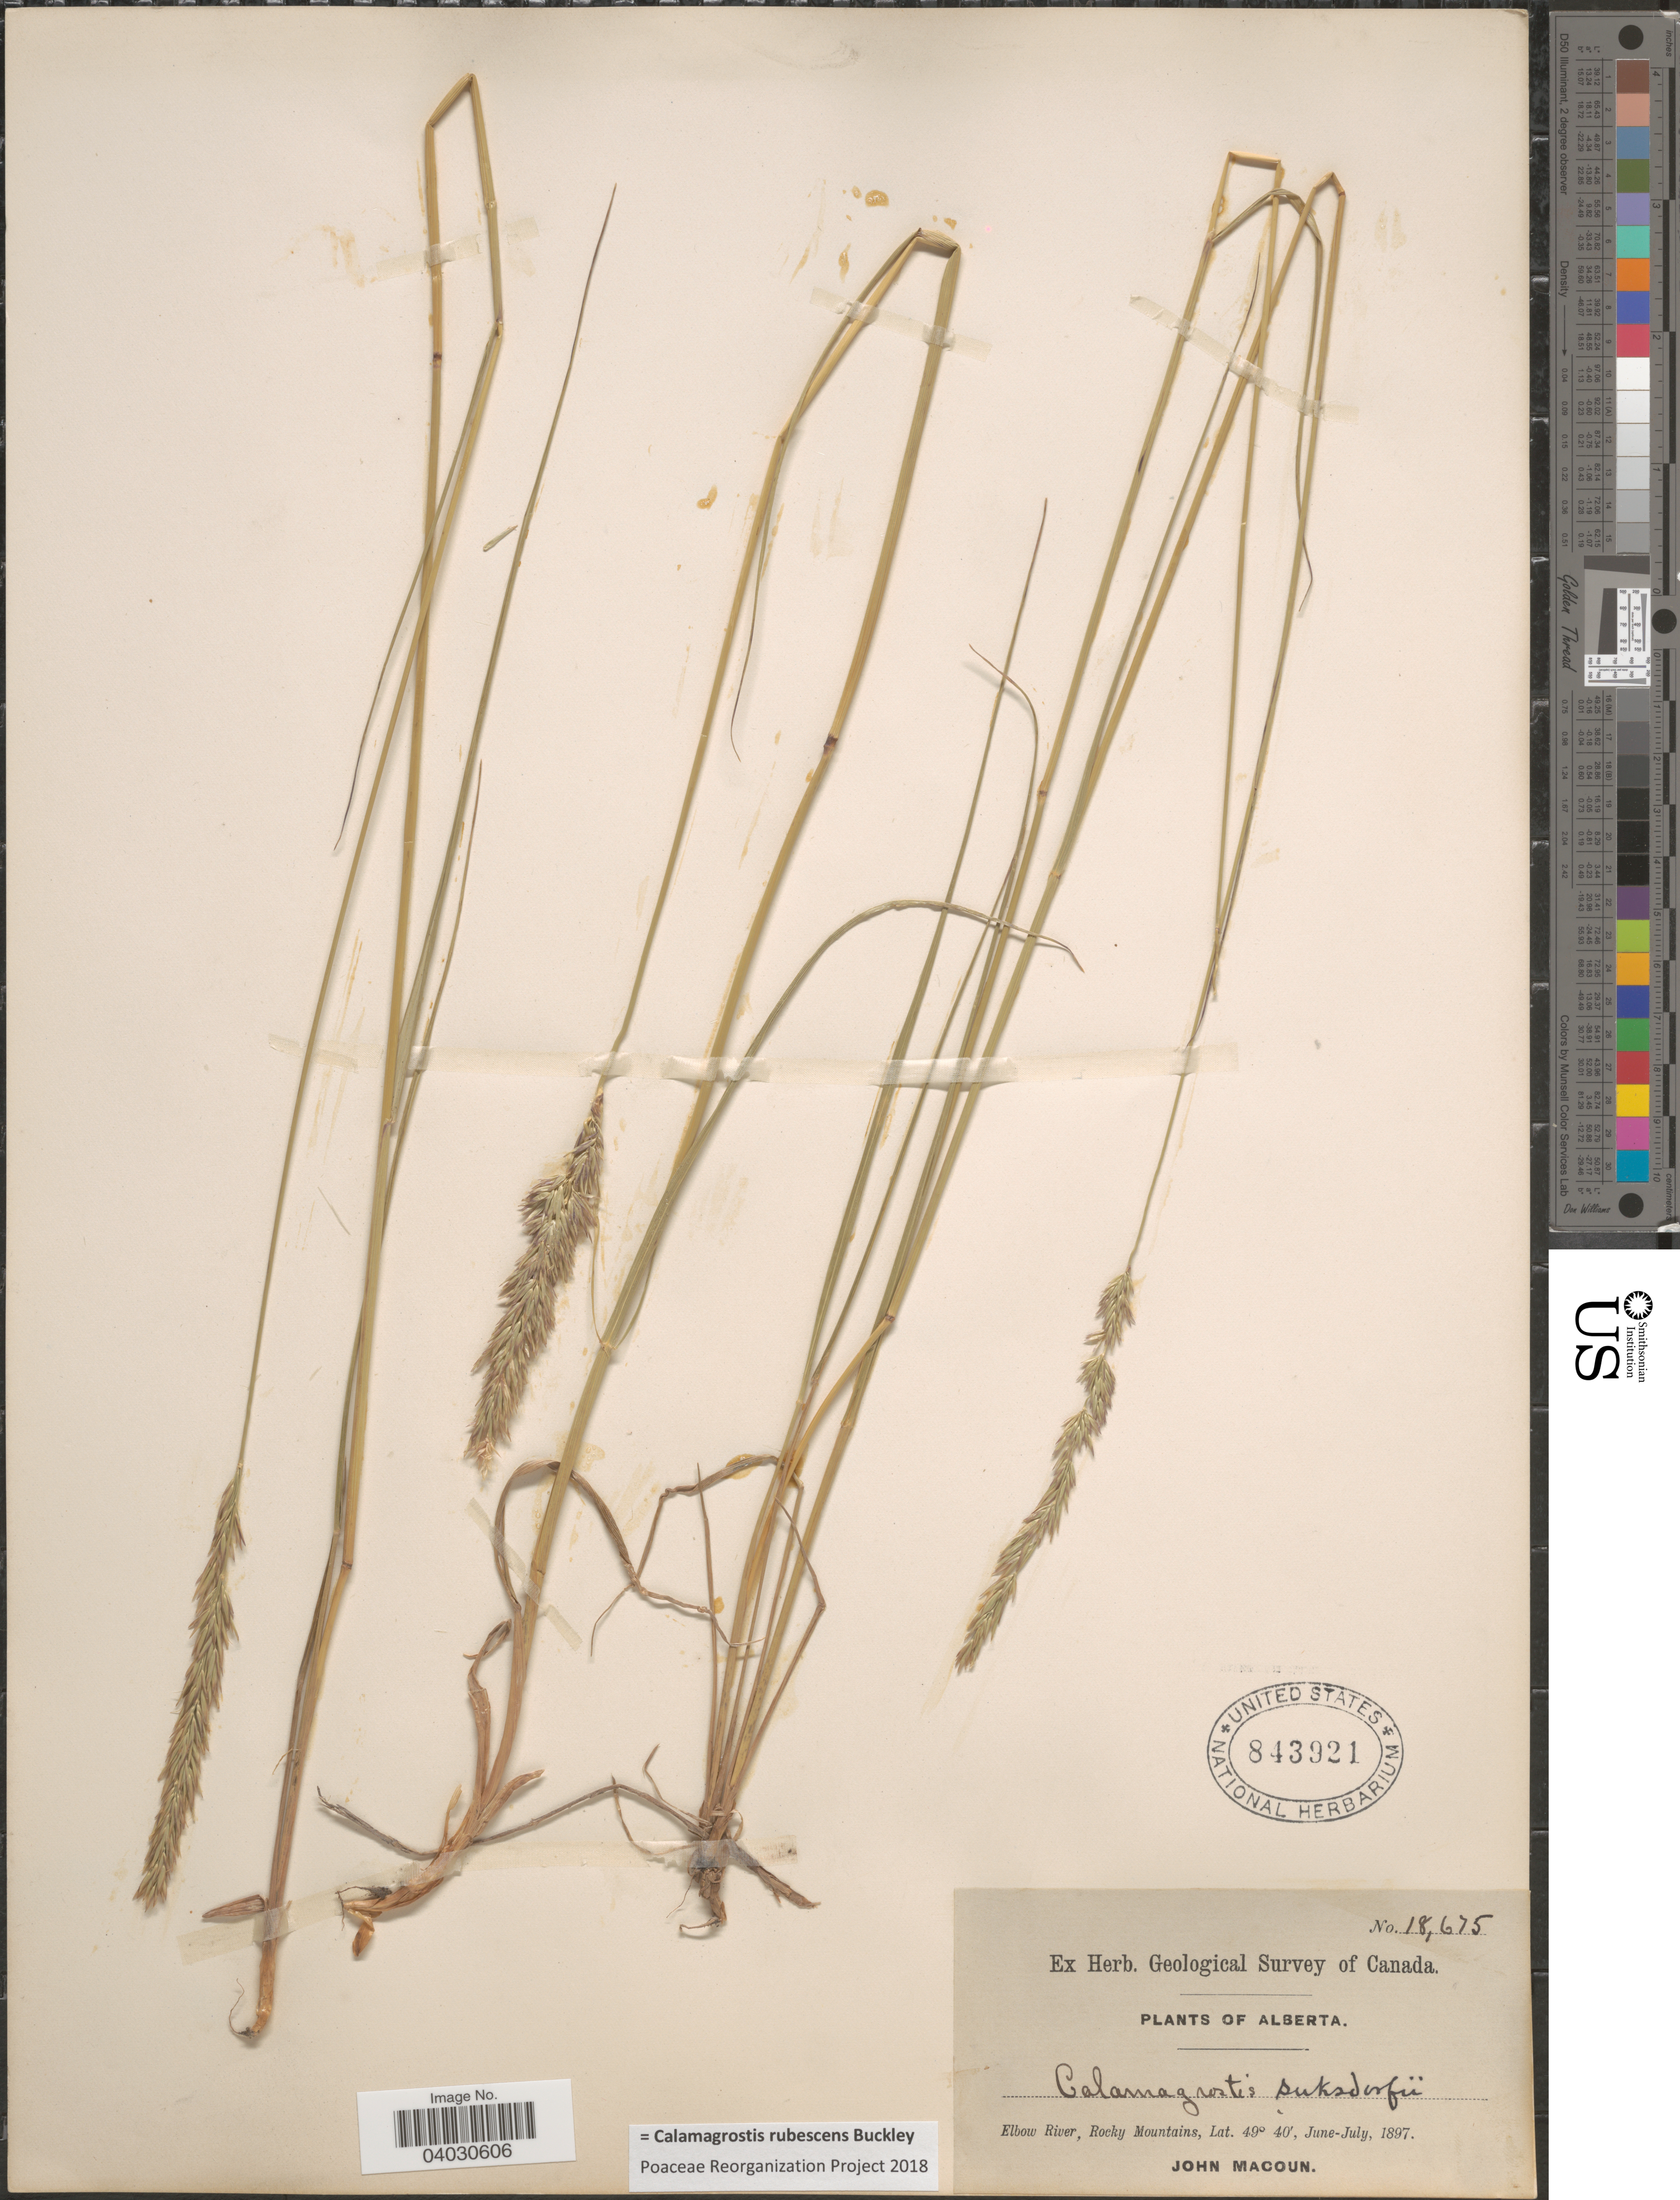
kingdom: Plantae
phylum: Tracheophyta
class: Liliopsida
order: Poales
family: Poaceae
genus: Calamagrostis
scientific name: Calamagrostis rubescens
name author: Buckley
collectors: J. Macoun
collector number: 18675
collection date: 1897-06/1897-07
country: Canada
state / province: Alberta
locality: Elbow River, Rocky Mountains.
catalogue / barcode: US 843921